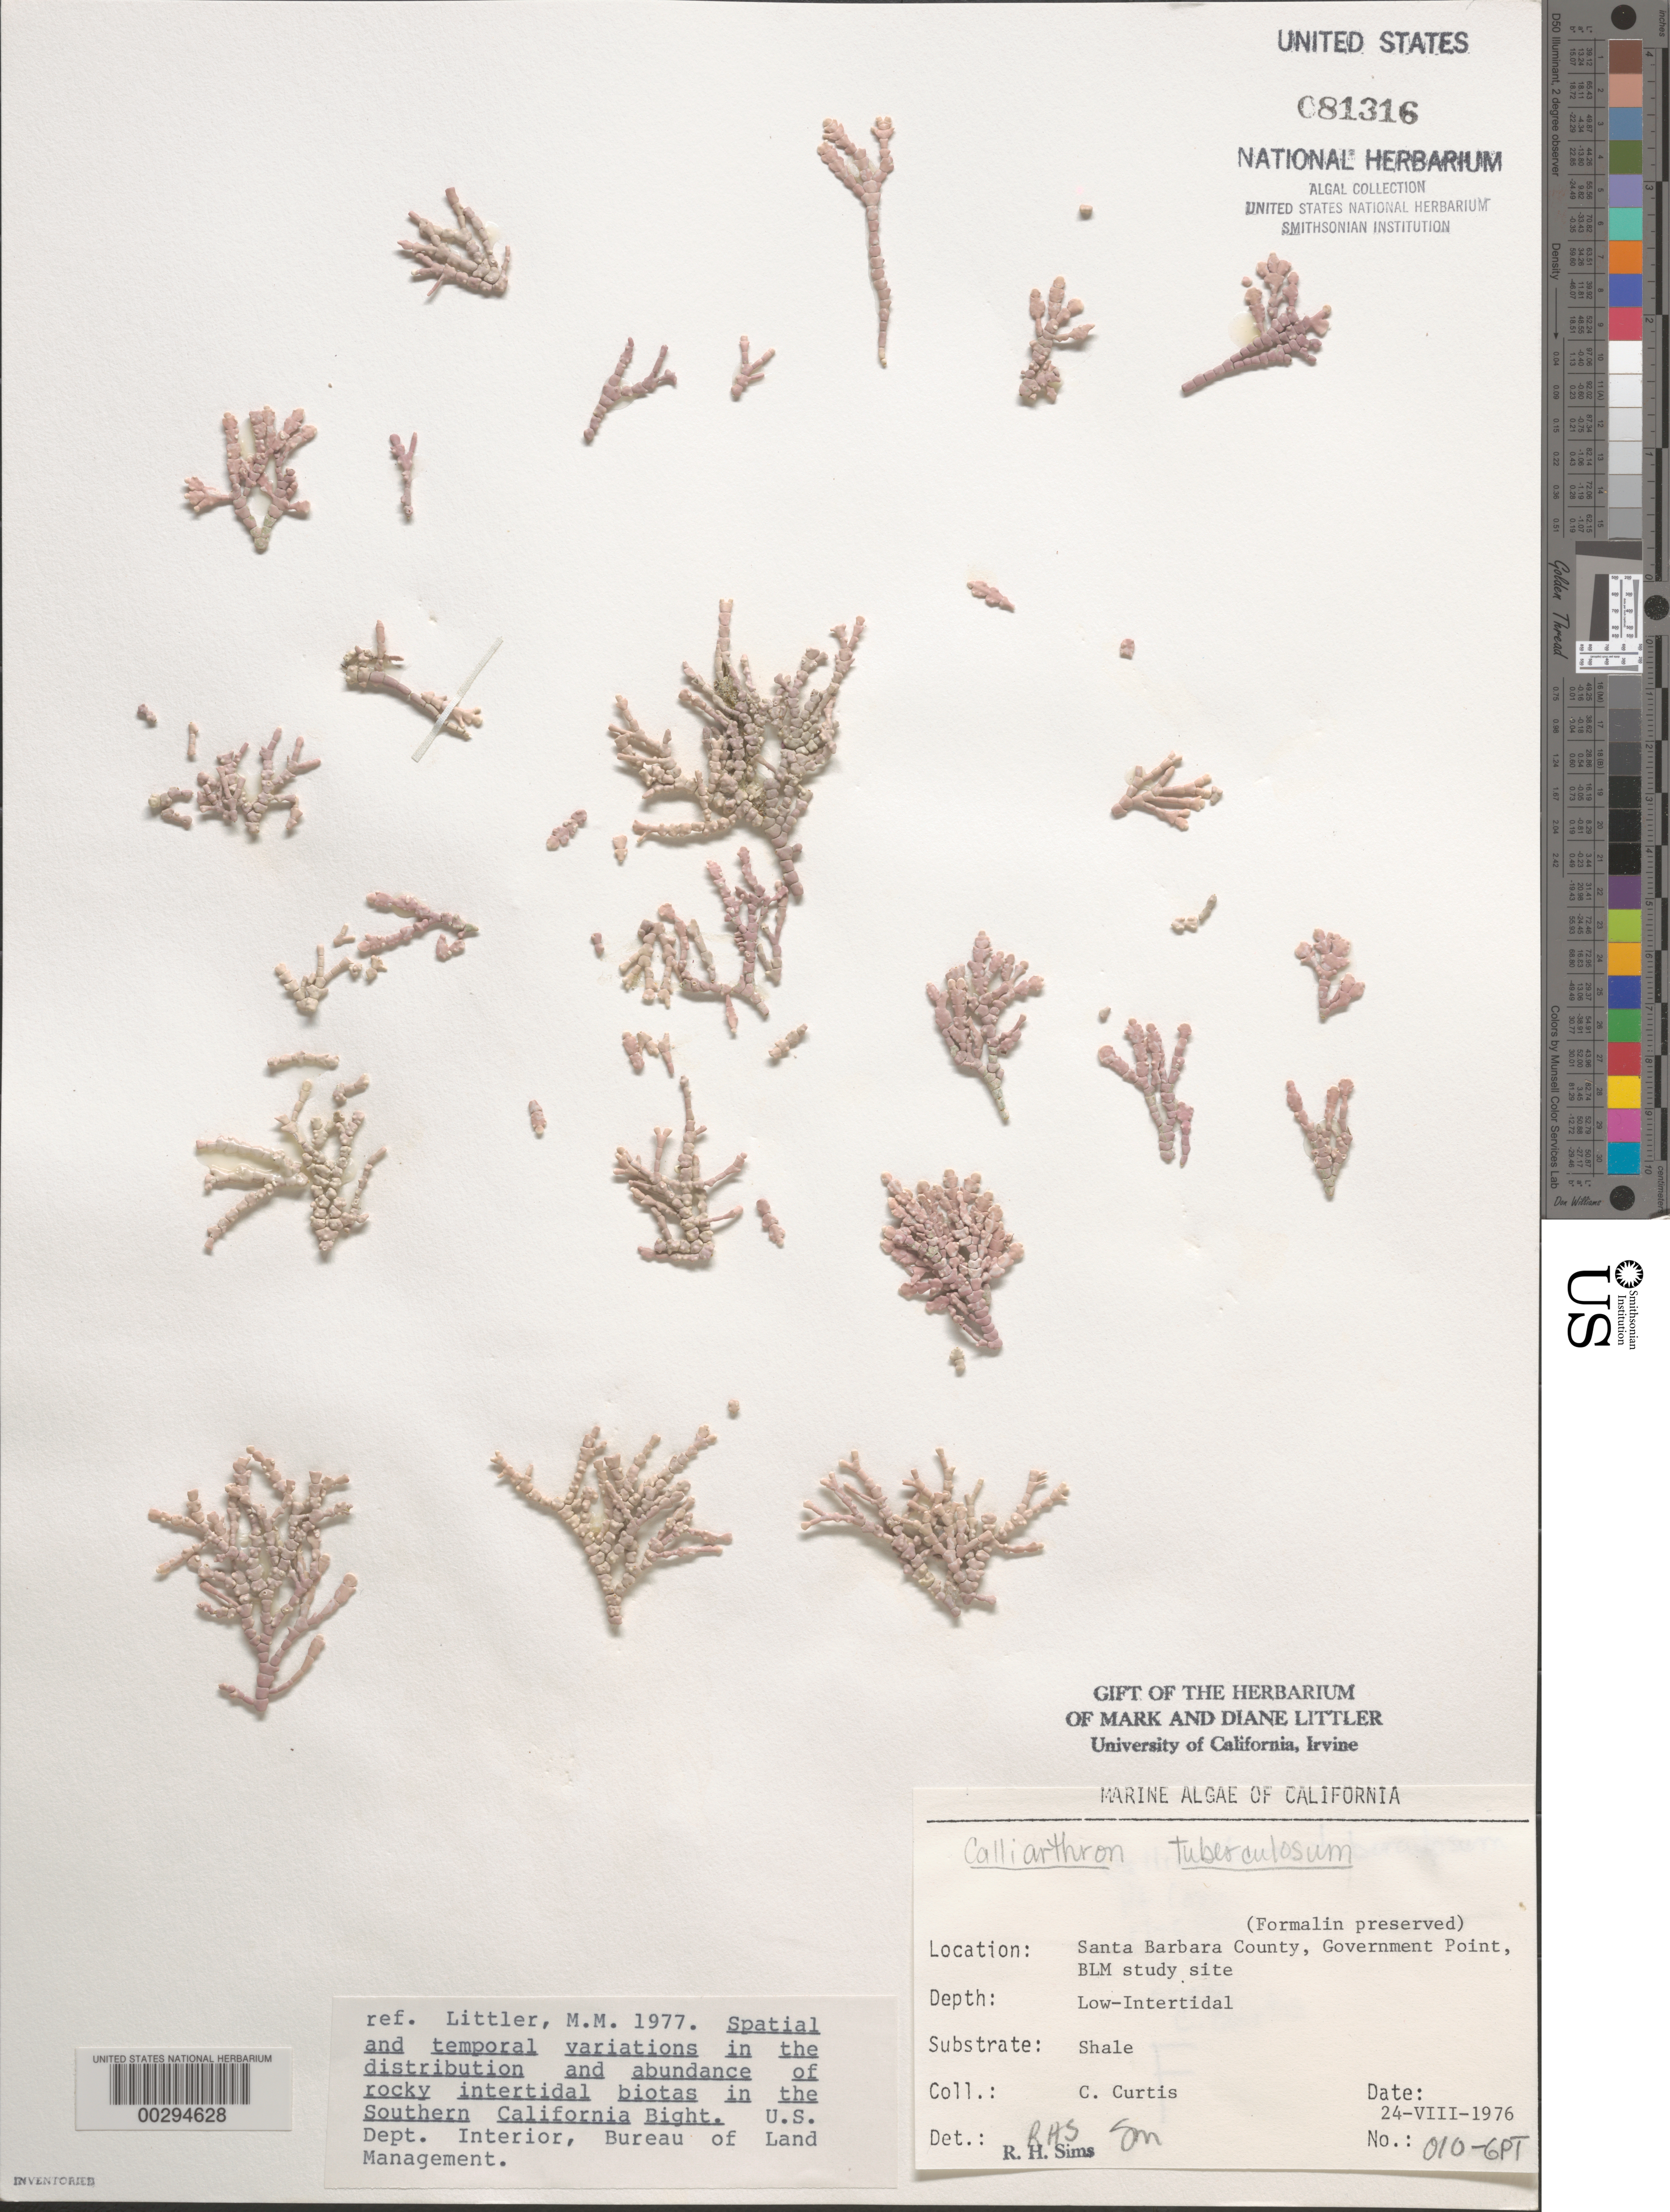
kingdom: Plantae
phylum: Rhodophyta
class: Florideophyceae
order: Corallinales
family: Corallinaceae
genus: Calliarthron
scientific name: Calliarthron tuberculosum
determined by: Sims, Robert H.; Murray, S. N.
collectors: C. Curtis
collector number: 010-gpt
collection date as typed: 24 Aug 1976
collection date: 1976-08-24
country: United States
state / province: California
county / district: Santa Barbara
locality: Government Point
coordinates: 34 26'31"N, 120 24'06"W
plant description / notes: BLM-SOCALBIGHT Rocky Intertidal Survey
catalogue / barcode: US 81316